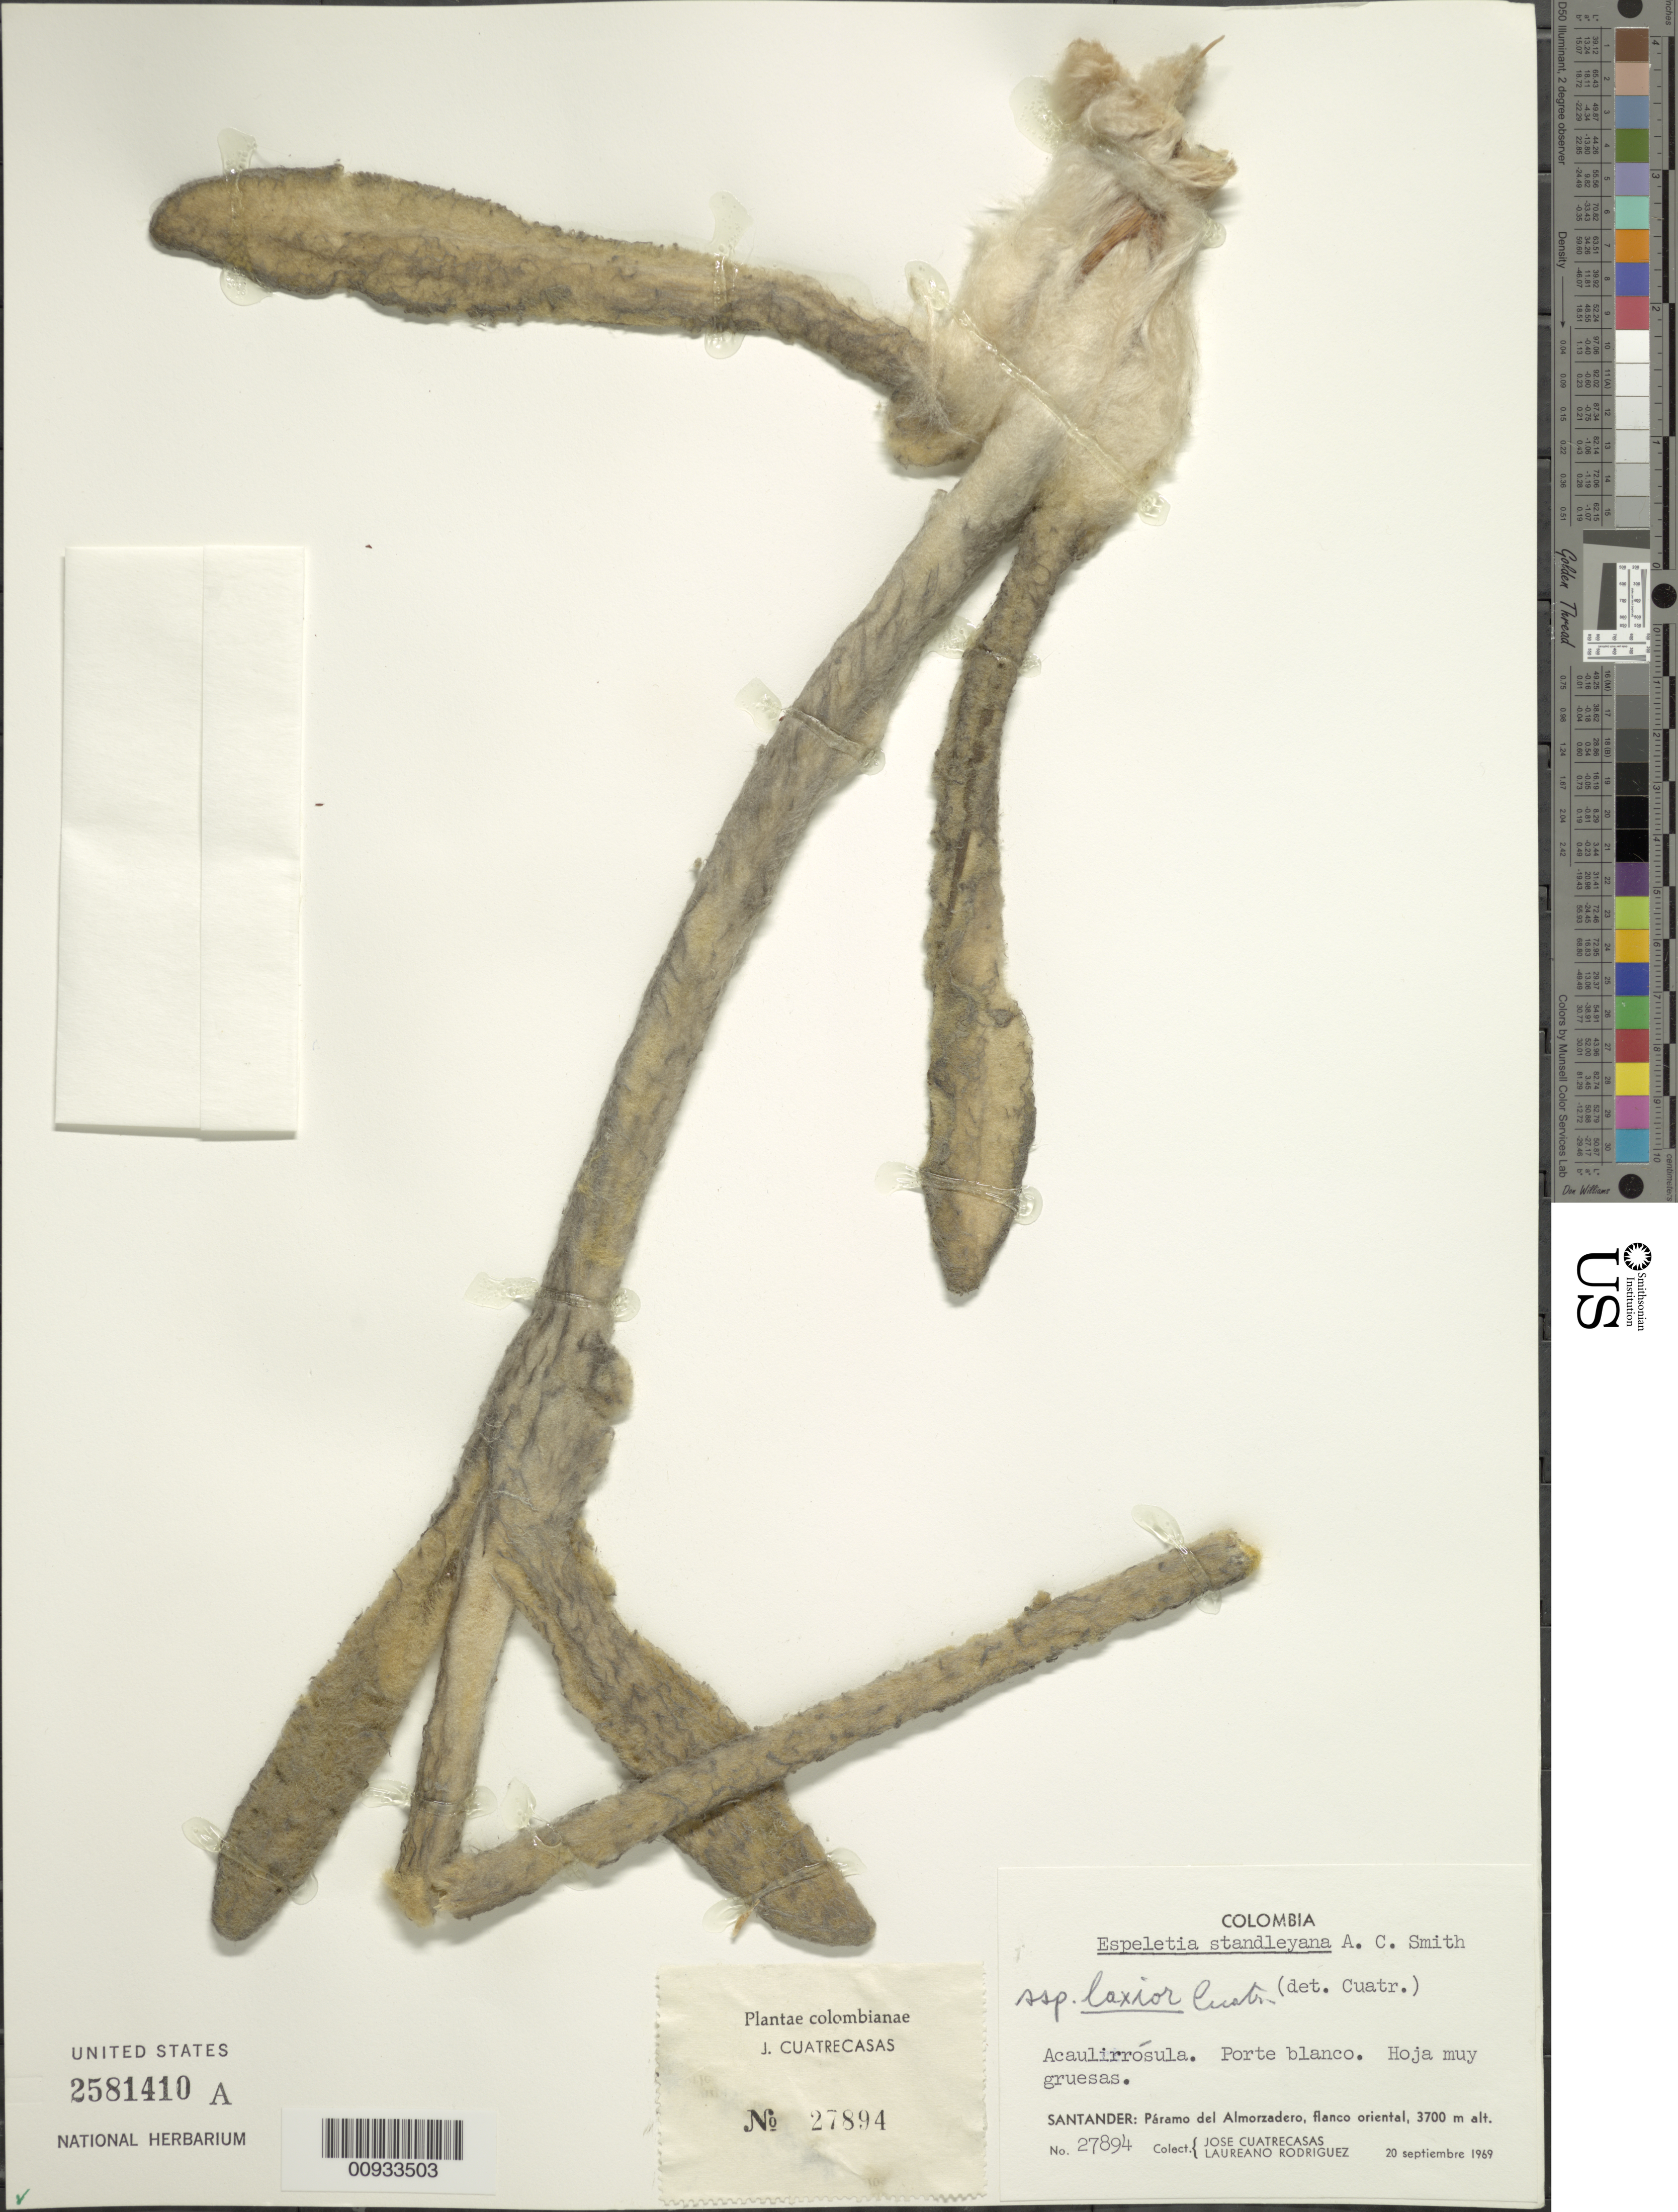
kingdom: Plantae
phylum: Tracheophyta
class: Magnoliopsida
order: Asterales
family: Asteraceae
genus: Espeletia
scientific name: Espeletia standleyana var. laxior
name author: Cuatrec.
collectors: J. Cuatrecasas & L. Rodriguez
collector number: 27894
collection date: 1969-09-20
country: Colombia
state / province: Santander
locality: Paramo de Almorzadero, flanco oriental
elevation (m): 3700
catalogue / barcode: US 2581410A